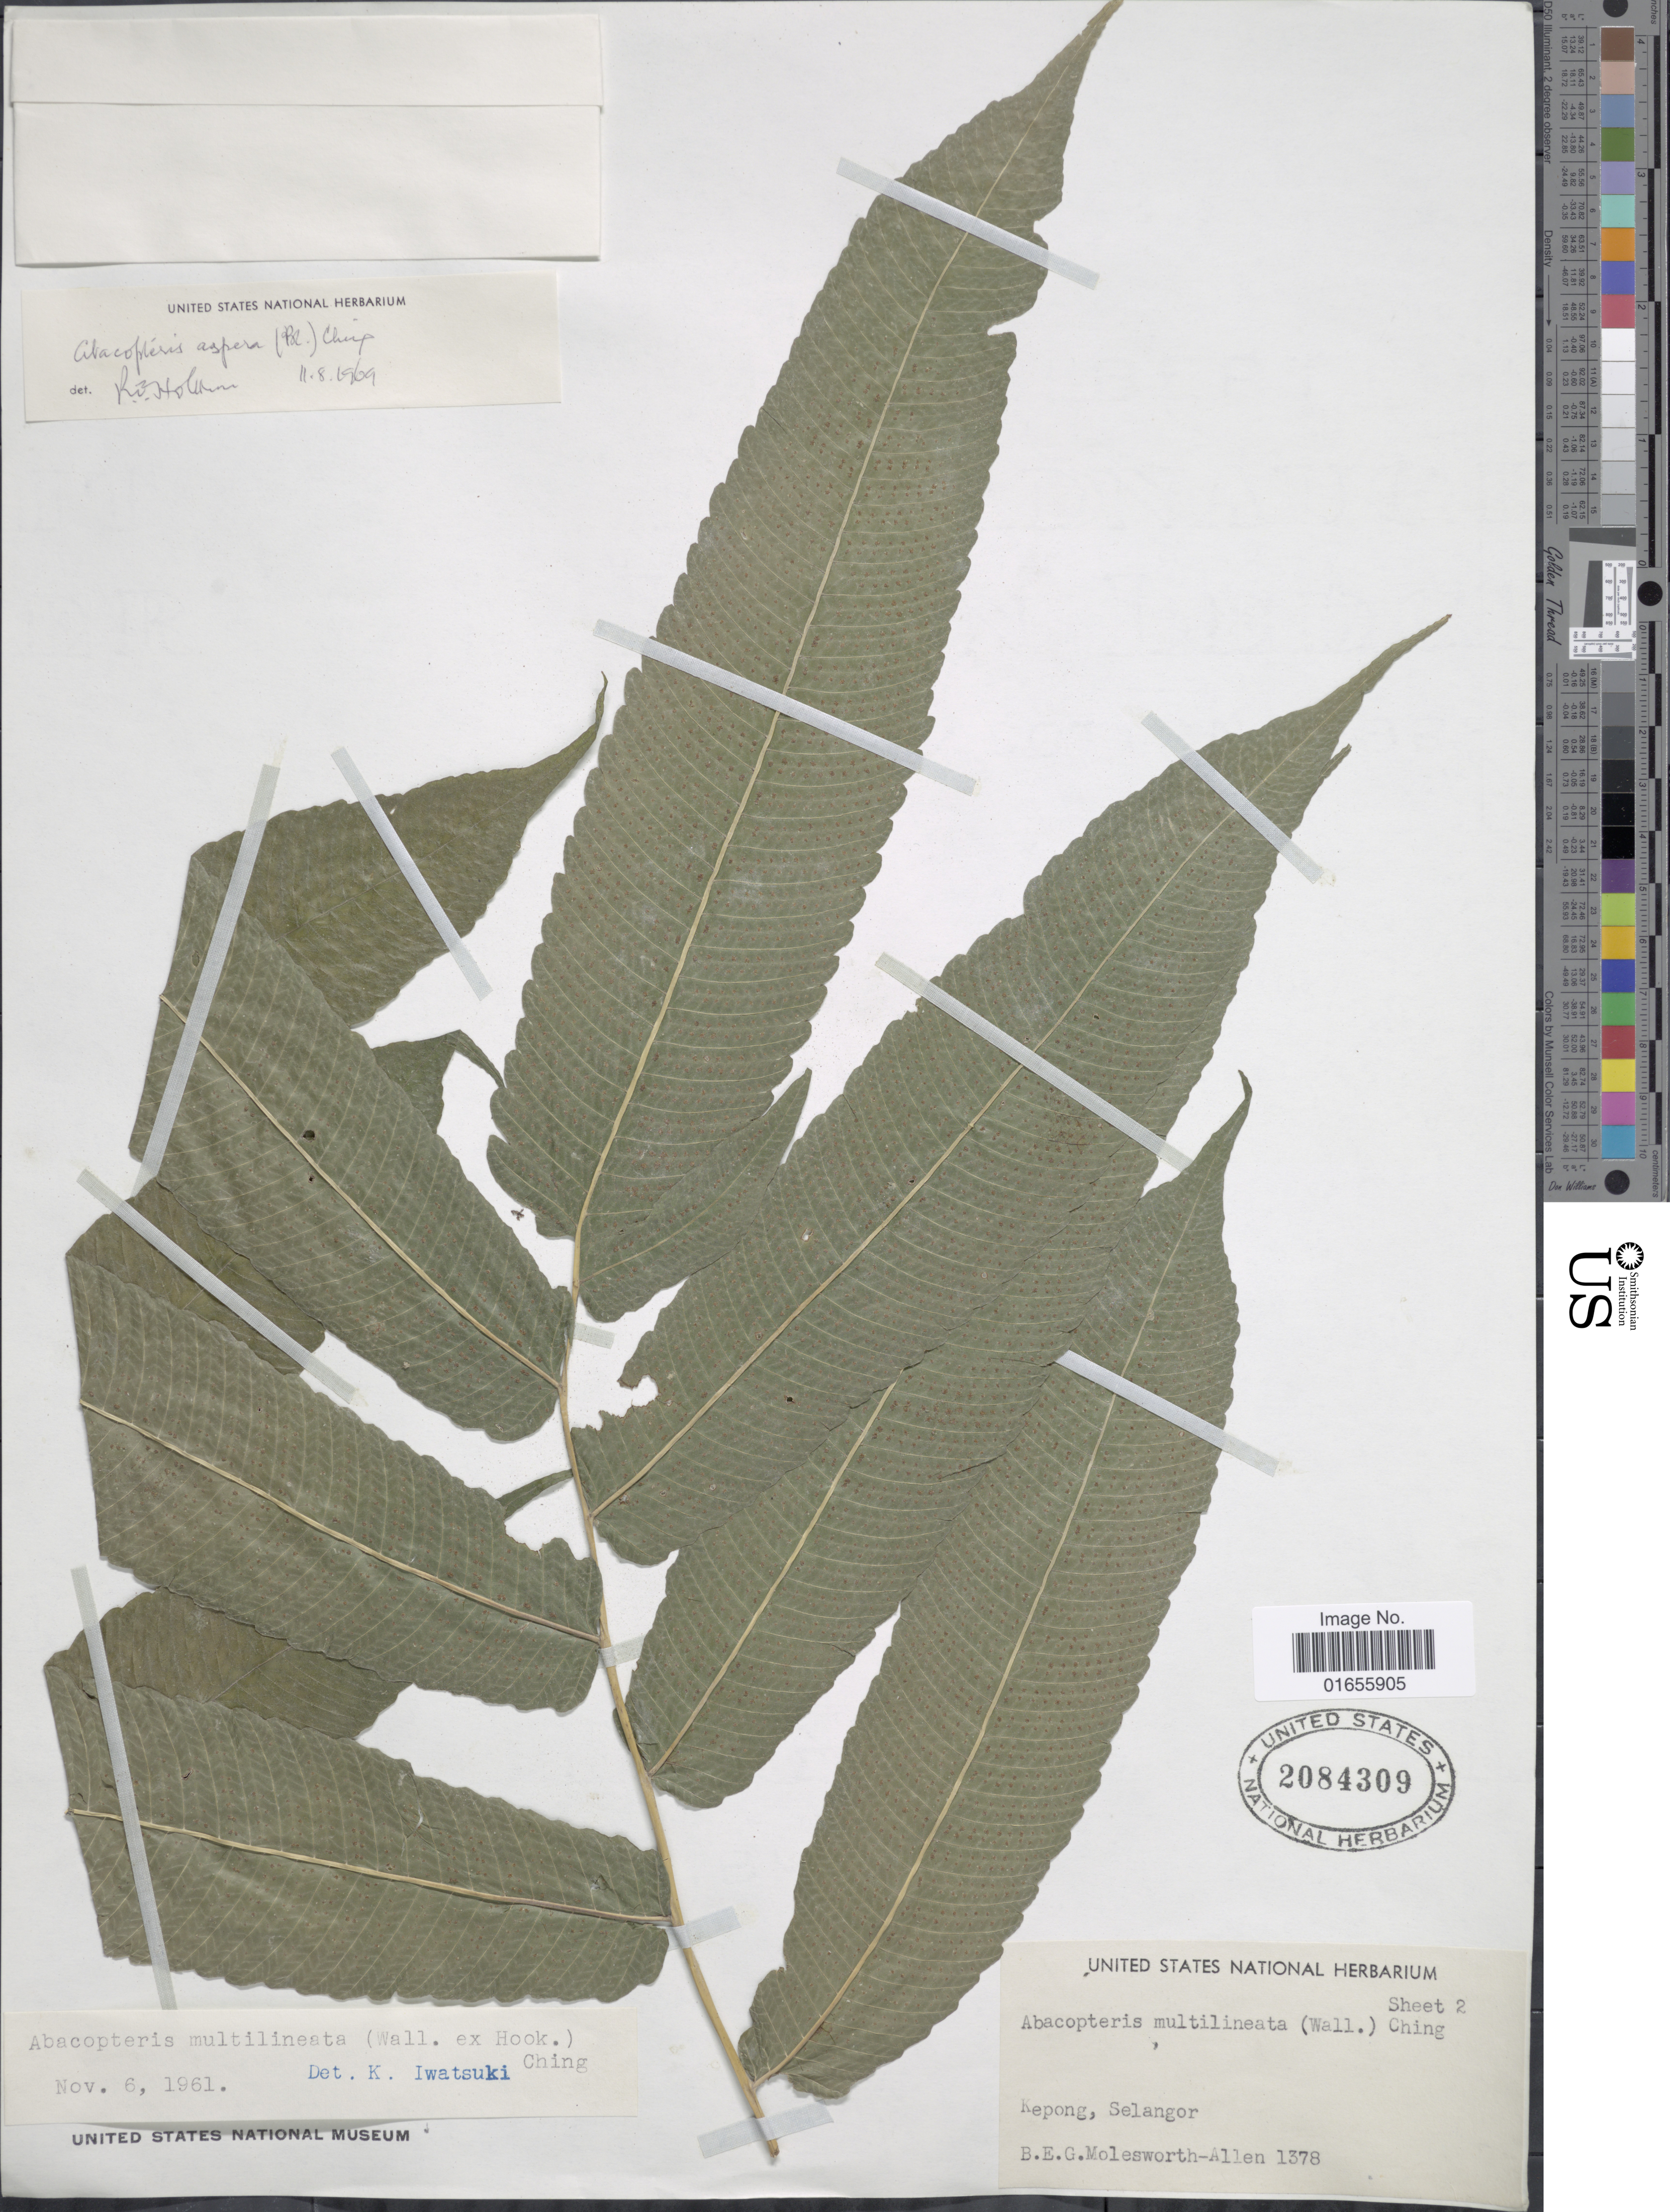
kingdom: Plantae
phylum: Tracheophyta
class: Polypodiopsida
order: Polypodiales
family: Thelypteridaceae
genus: Pronephrium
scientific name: Pronephrium asperum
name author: (C. Presl) Holttum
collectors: B. E. G. Molesworth-Allen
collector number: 1378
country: Malaysia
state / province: Selangor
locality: Kepong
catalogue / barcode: US 2084309